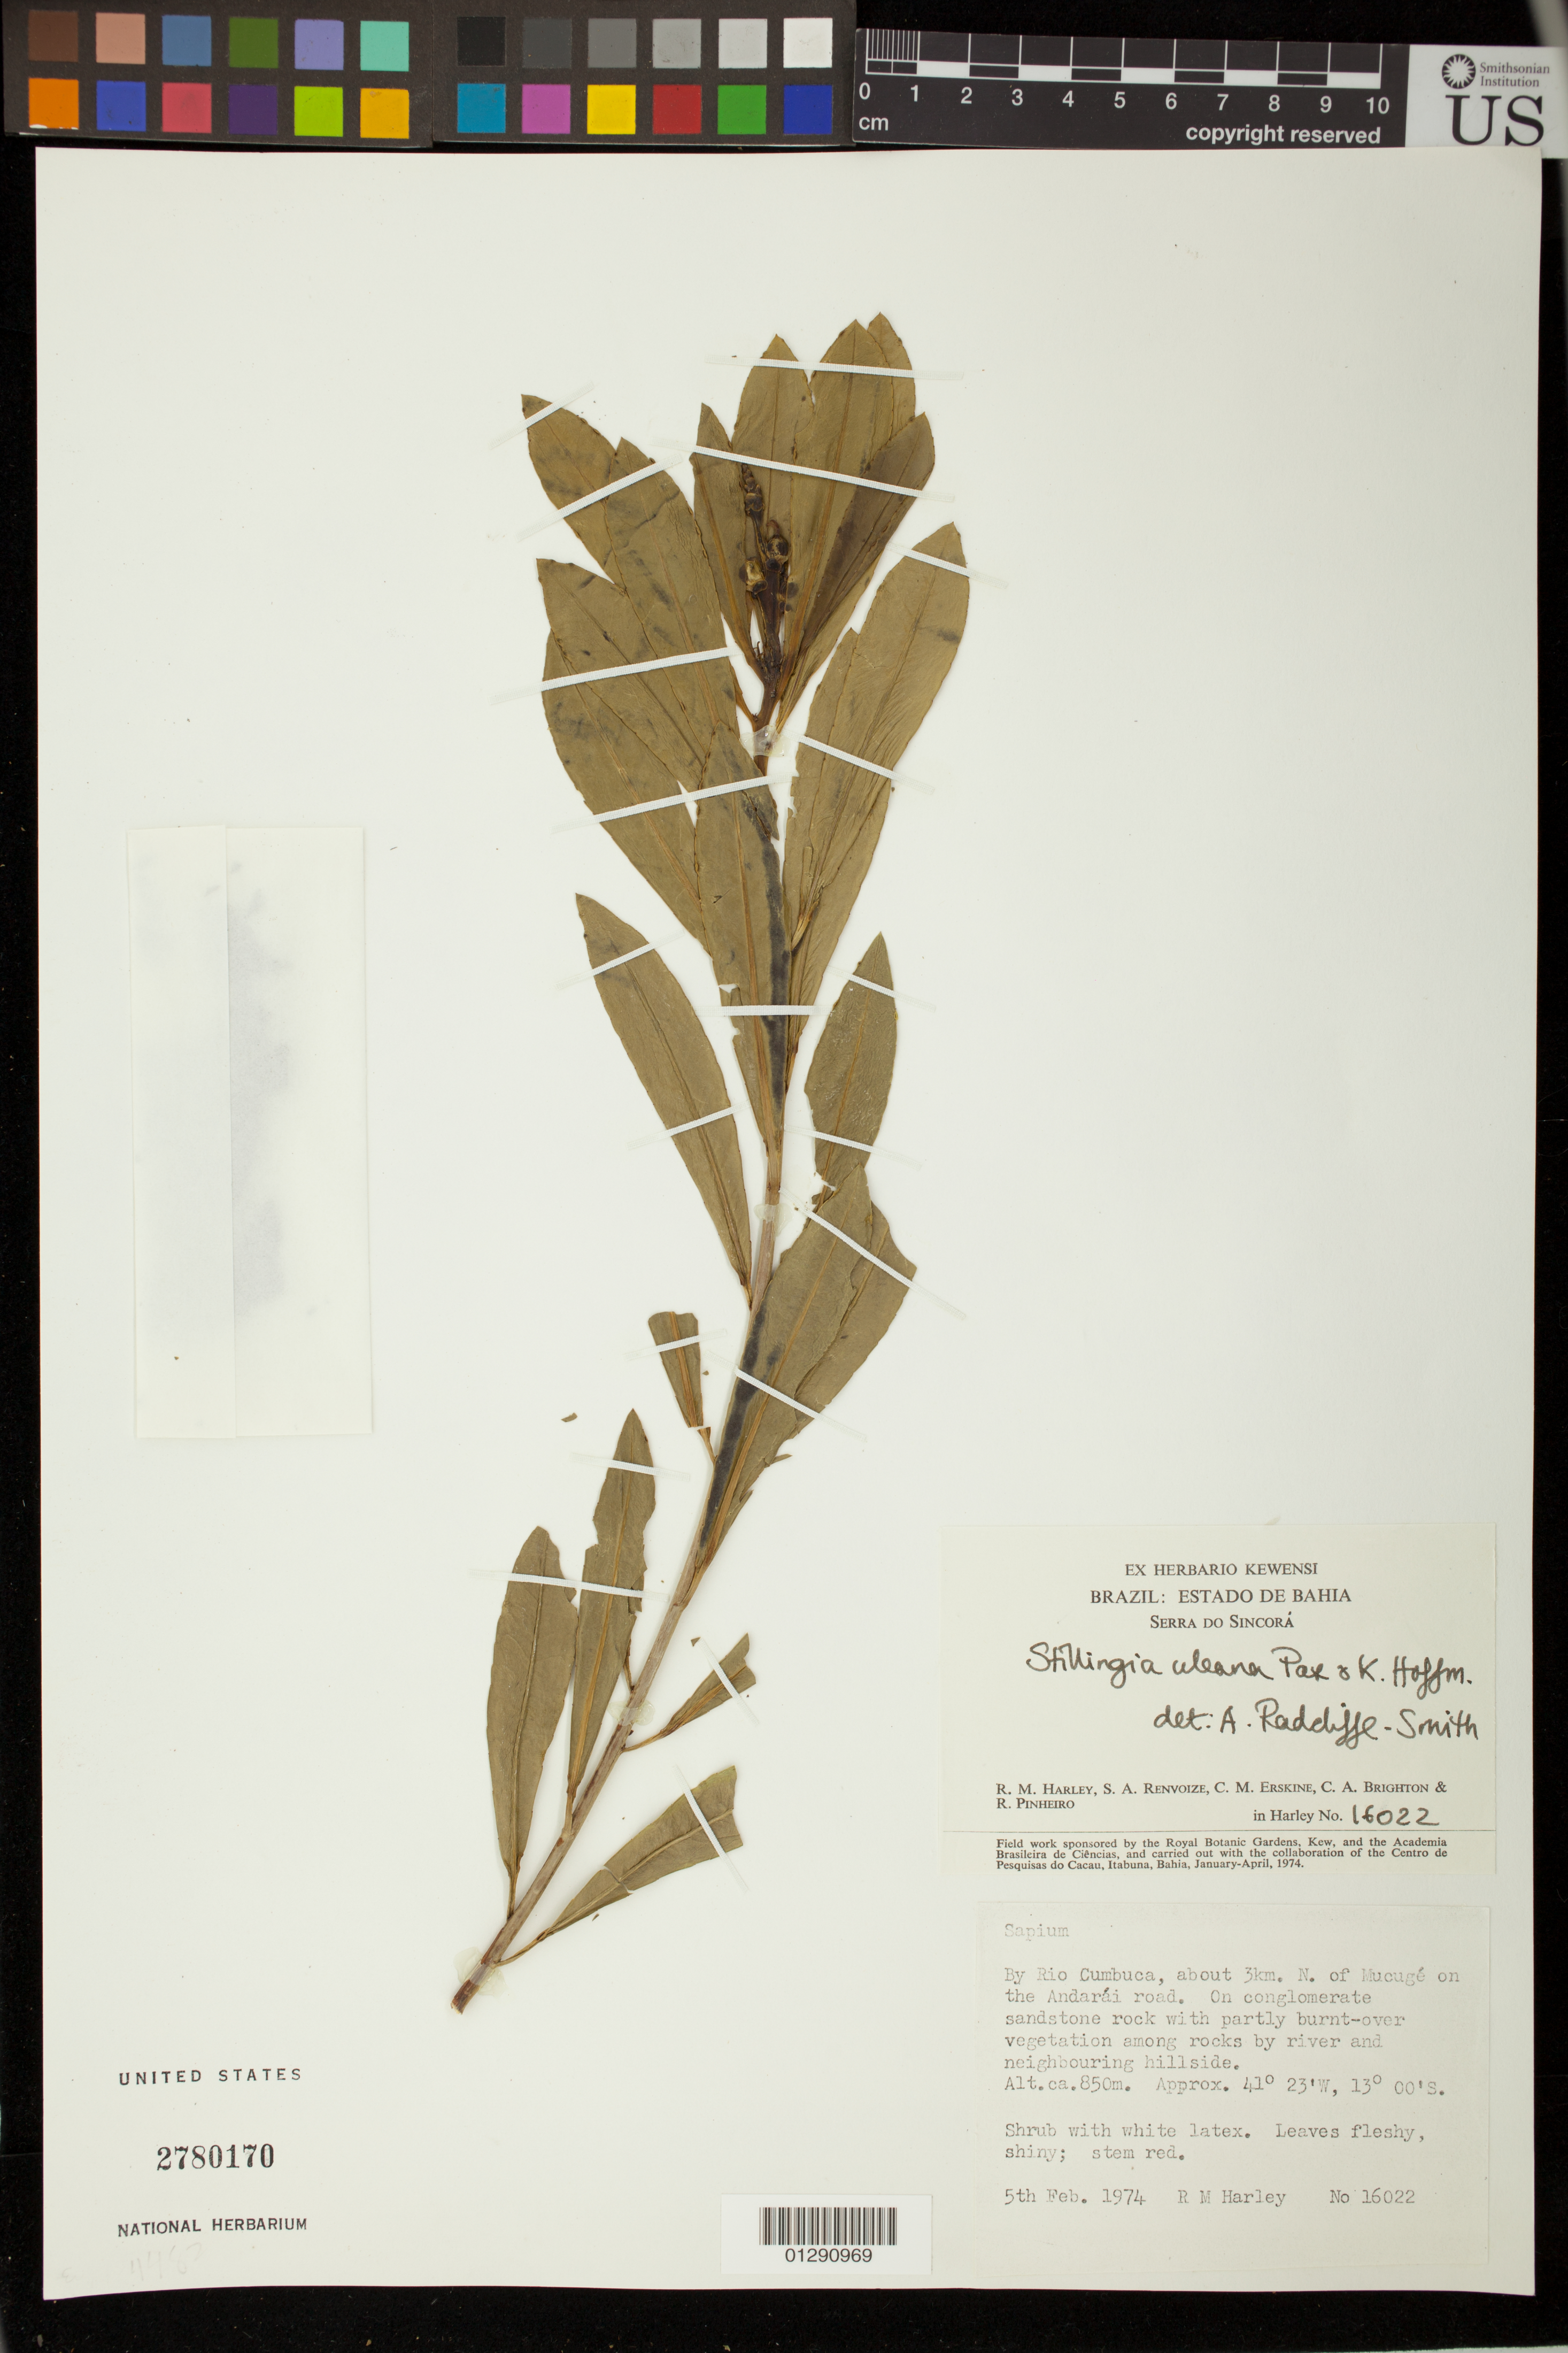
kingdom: Plantae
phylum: Tracheophyta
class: Magnoliopsida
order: Malpighiales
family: Euphorbiaceae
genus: Stillingia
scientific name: Stillingia uleana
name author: Pax & K. Hoffm.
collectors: R. M. Harley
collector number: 16022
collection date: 1974-02-05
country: Brazil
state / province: Bahia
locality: Serra do Sincora,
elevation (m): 850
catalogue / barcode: US 2780170